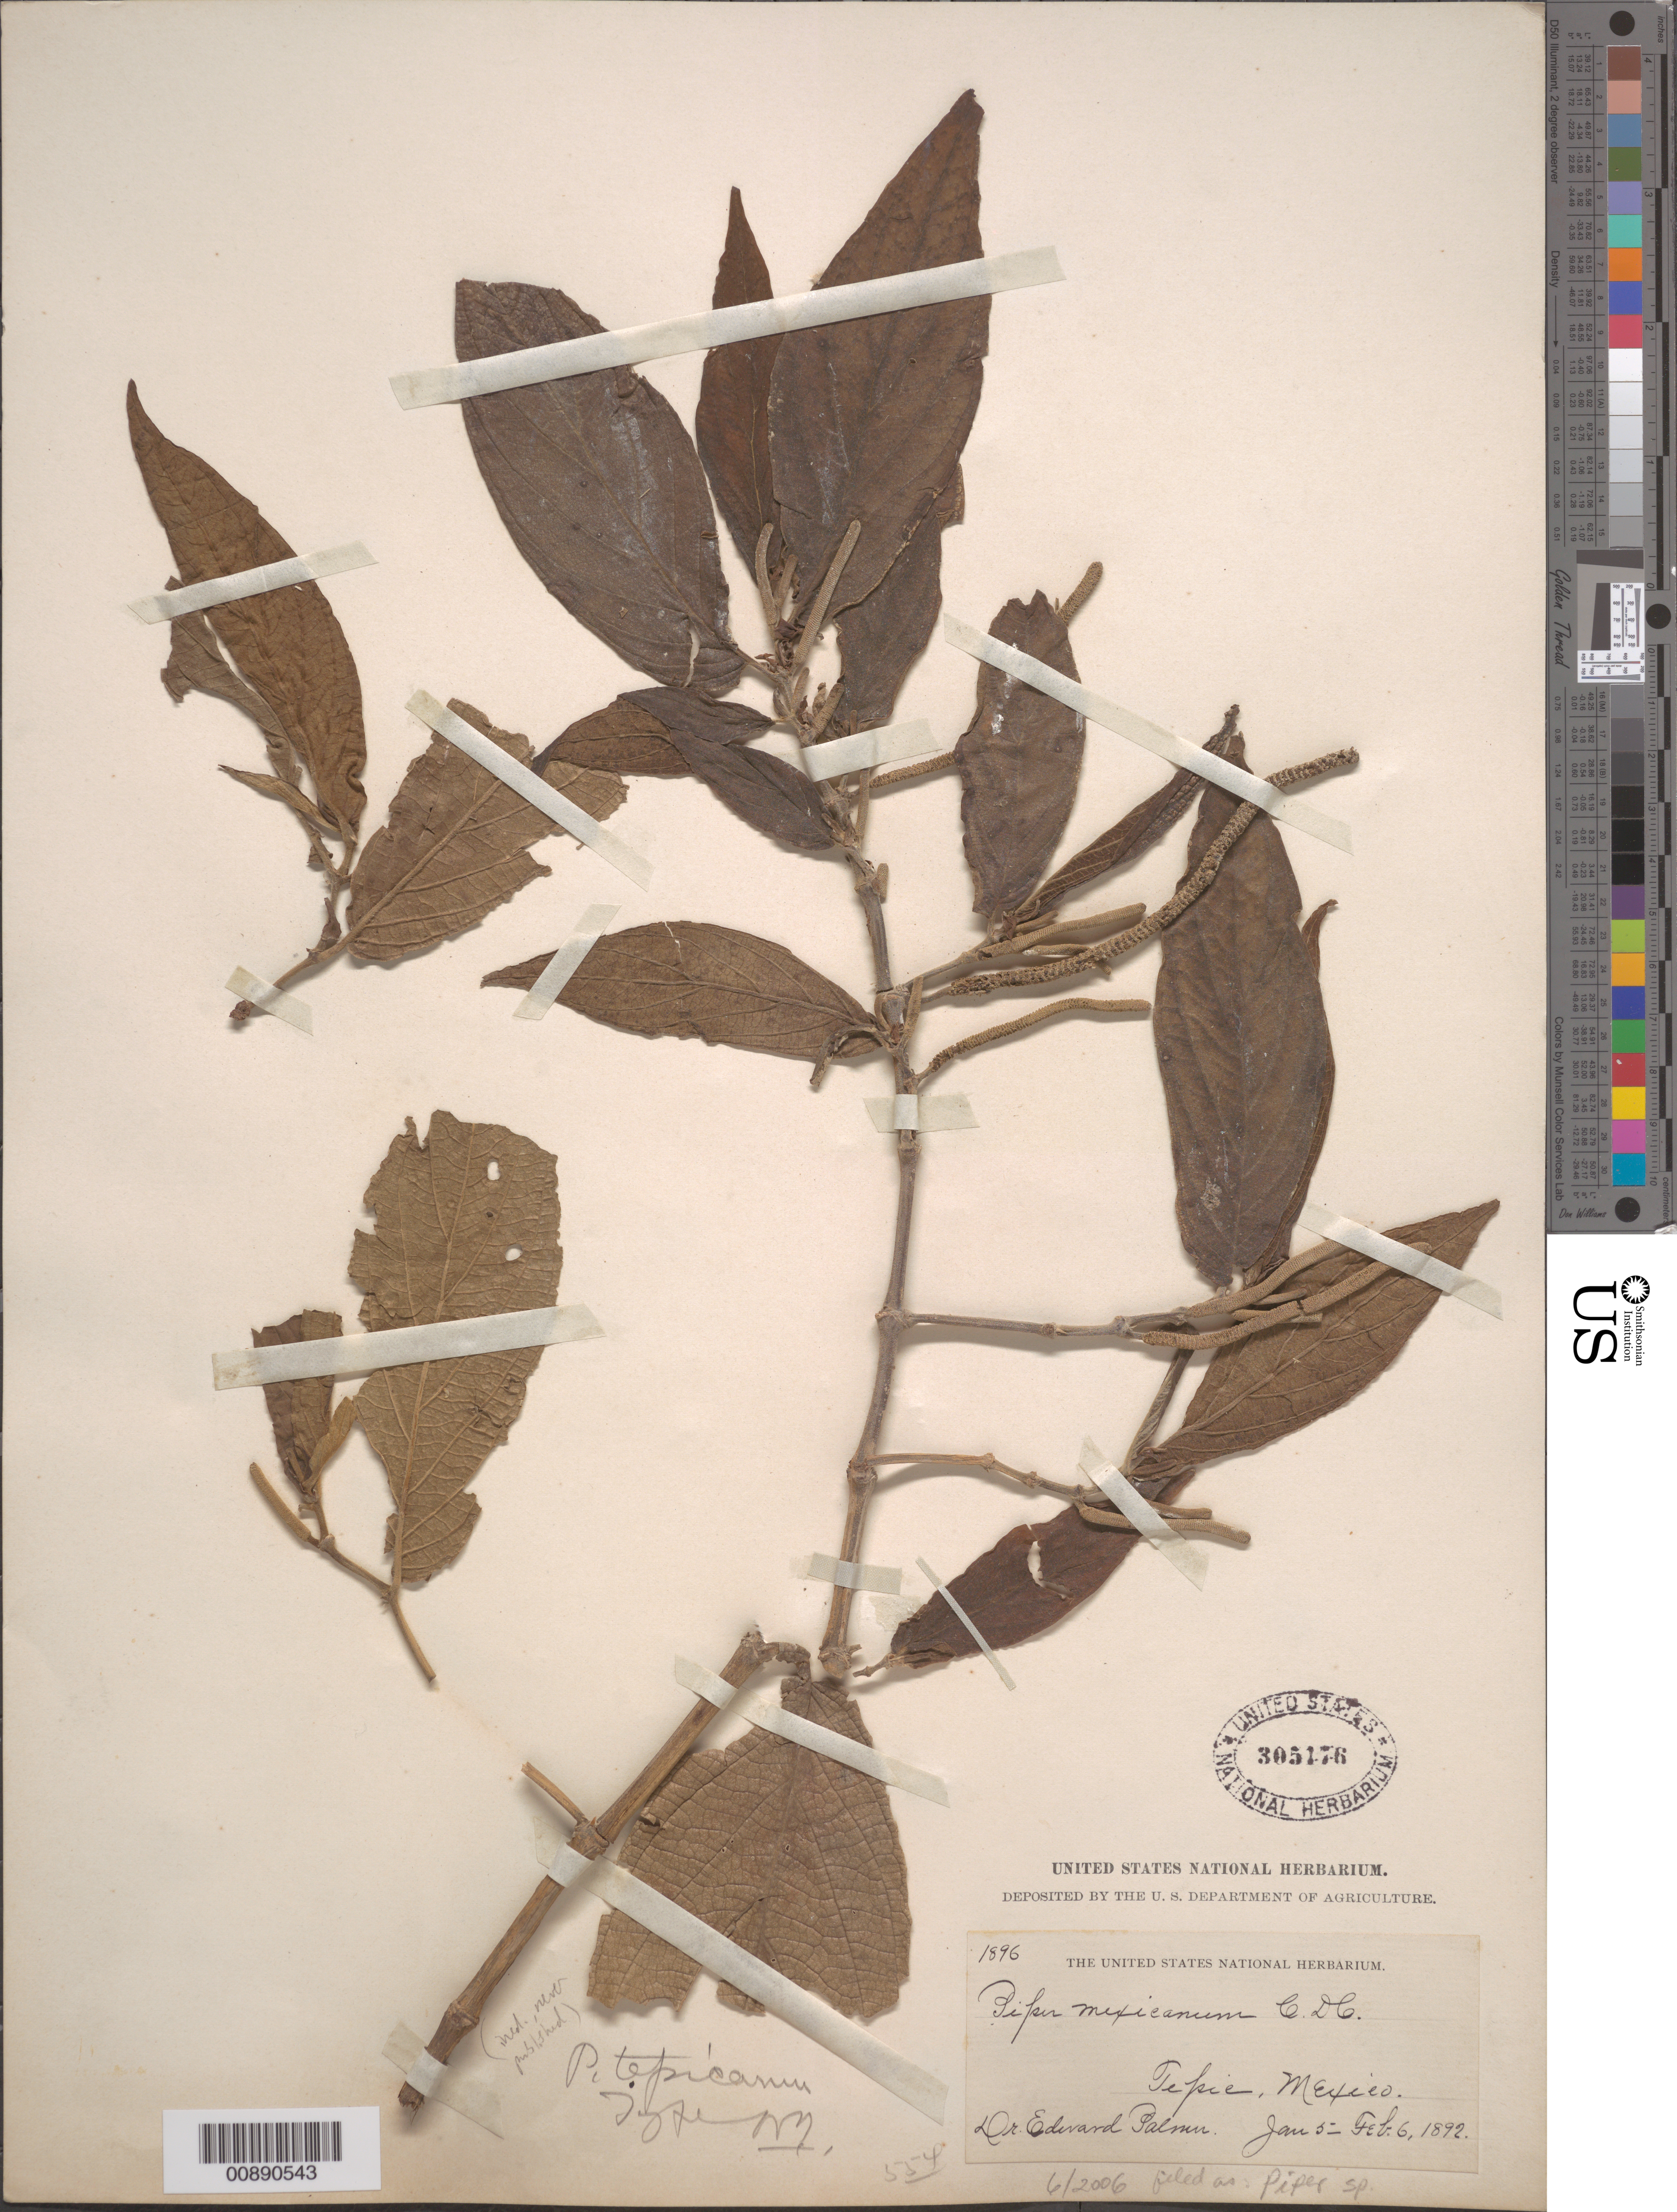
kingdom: Plantae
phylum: Tracheophyta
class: Magnoliopsida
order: Piperales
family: Piperaceae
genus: Piper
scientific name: Piper sp.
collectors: E. Palmer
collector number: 1896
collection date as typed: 05 Jan 1892 to 06 Feb 1892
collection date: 1892-01-05/1892-02-06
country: Mexico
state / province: Nayarit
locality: Tepic, Nayarit.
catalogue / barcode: US 305176